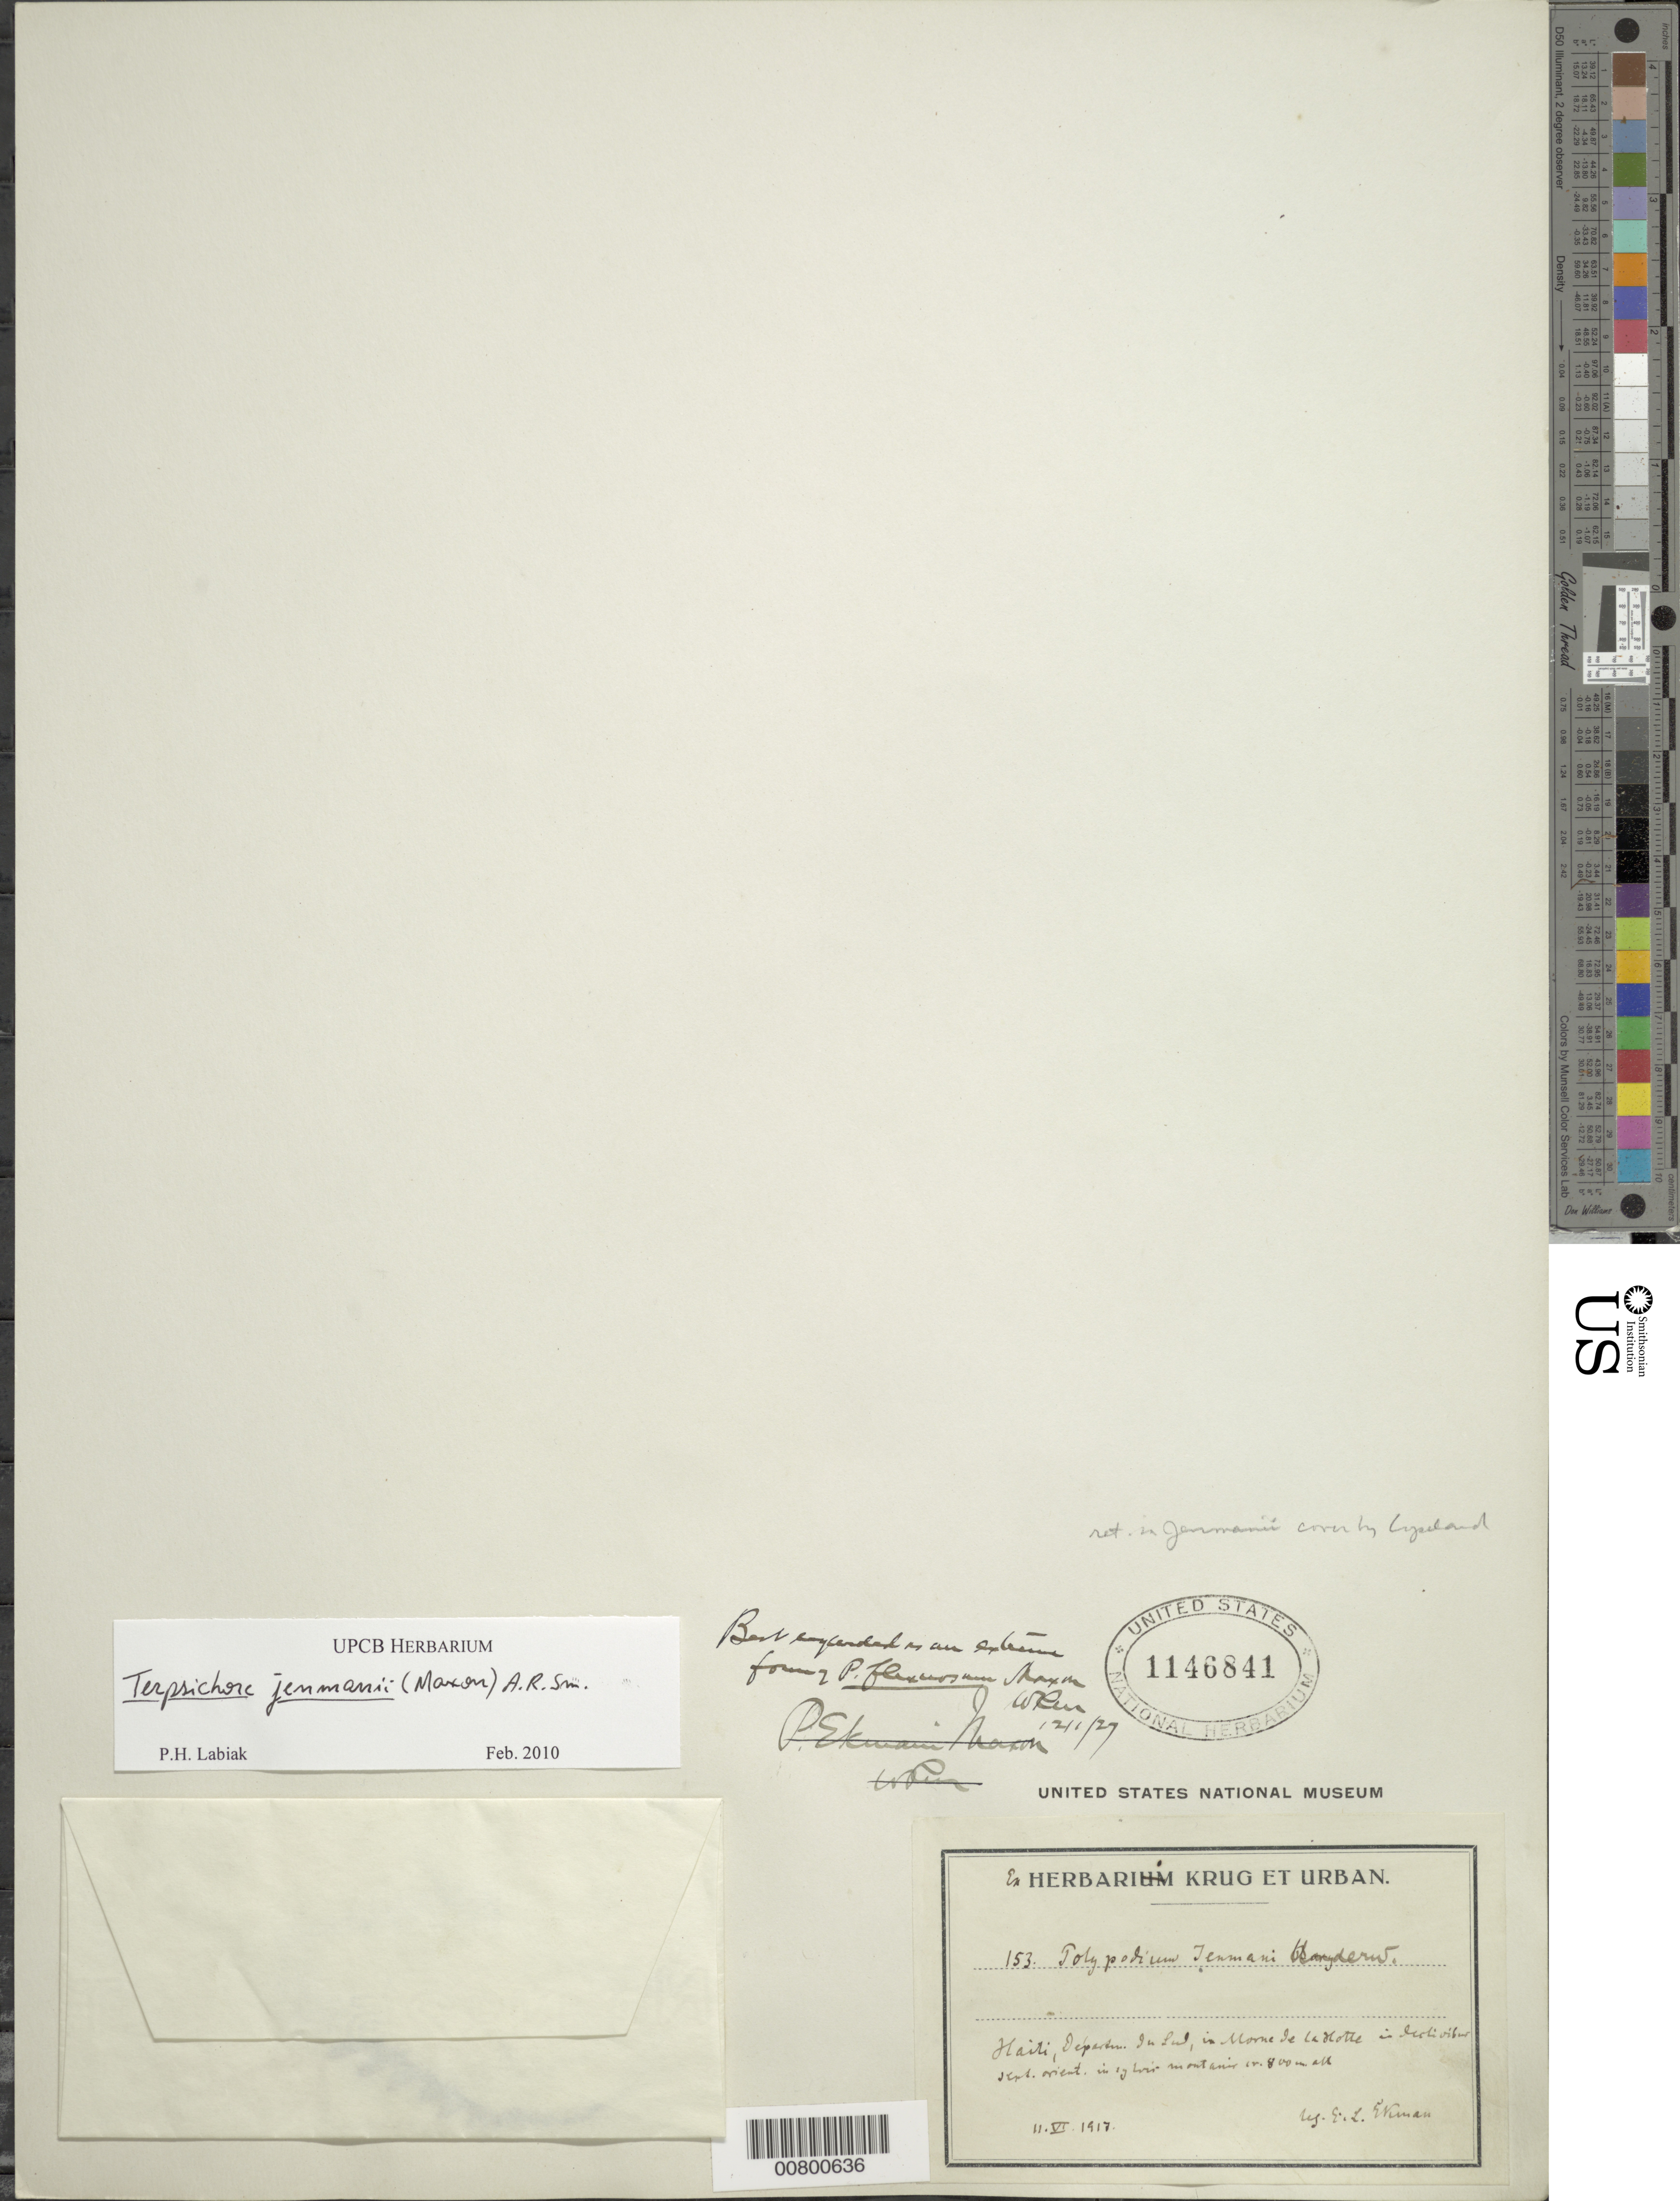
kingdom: Plantae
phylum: Tracheophyta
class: Polypodiopsida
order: Polypodiales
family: Polypodiaceae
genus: Terpsichore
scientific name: Terpsichore jenmanii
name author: (Underw. ex Maxon) A.R. Sm.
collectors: E. L. Ekman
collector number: H 153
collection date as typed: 11 Jun 1917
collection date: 1917-06-11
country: Haiti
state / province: Sud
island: Hispaniola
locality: Morne de la Hotte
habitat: Sylvis montanie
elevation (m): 800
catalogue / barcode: US 1146841